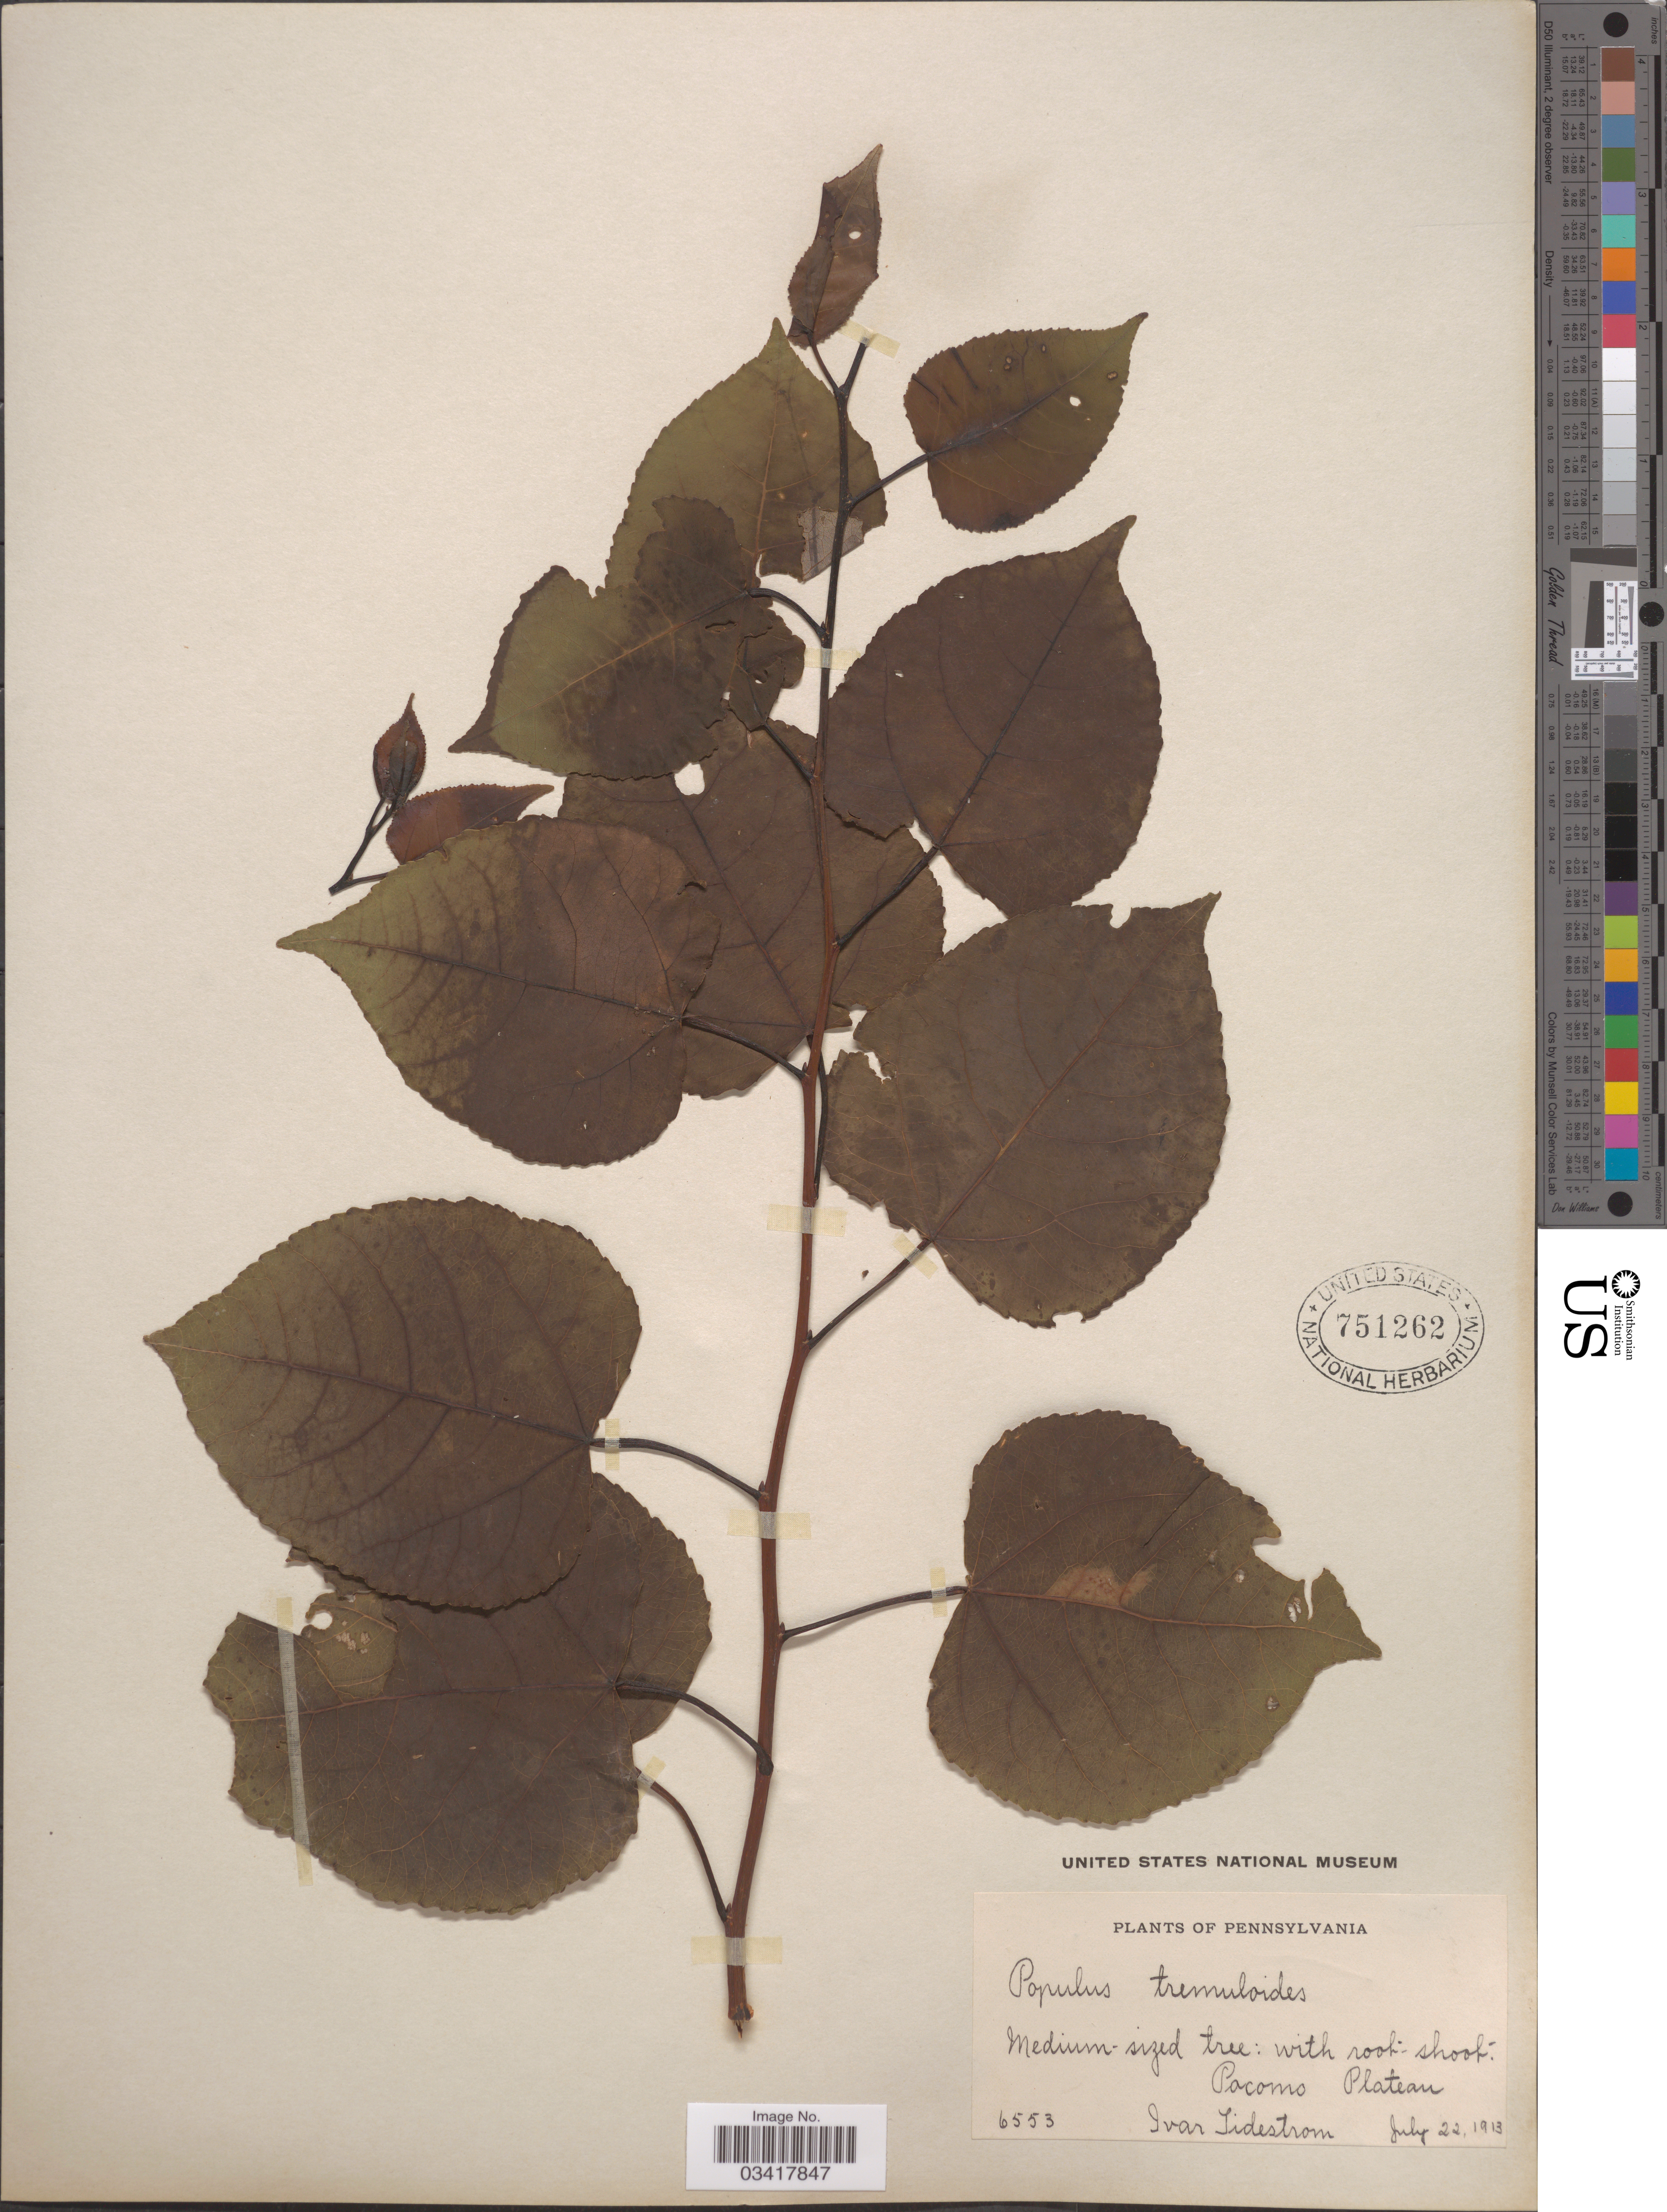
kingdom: Plantae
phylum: Tracheophyta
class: Magnoliopsida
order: Malpighiales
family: Salicaceae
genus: Populus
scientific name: Populus tremuloides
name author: Michx.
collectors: I. F. Tidestrom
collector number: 6553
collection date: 1913-07-22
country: United States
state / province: Pennsylvania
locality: Pocono Plateau.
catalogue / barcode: US 751262